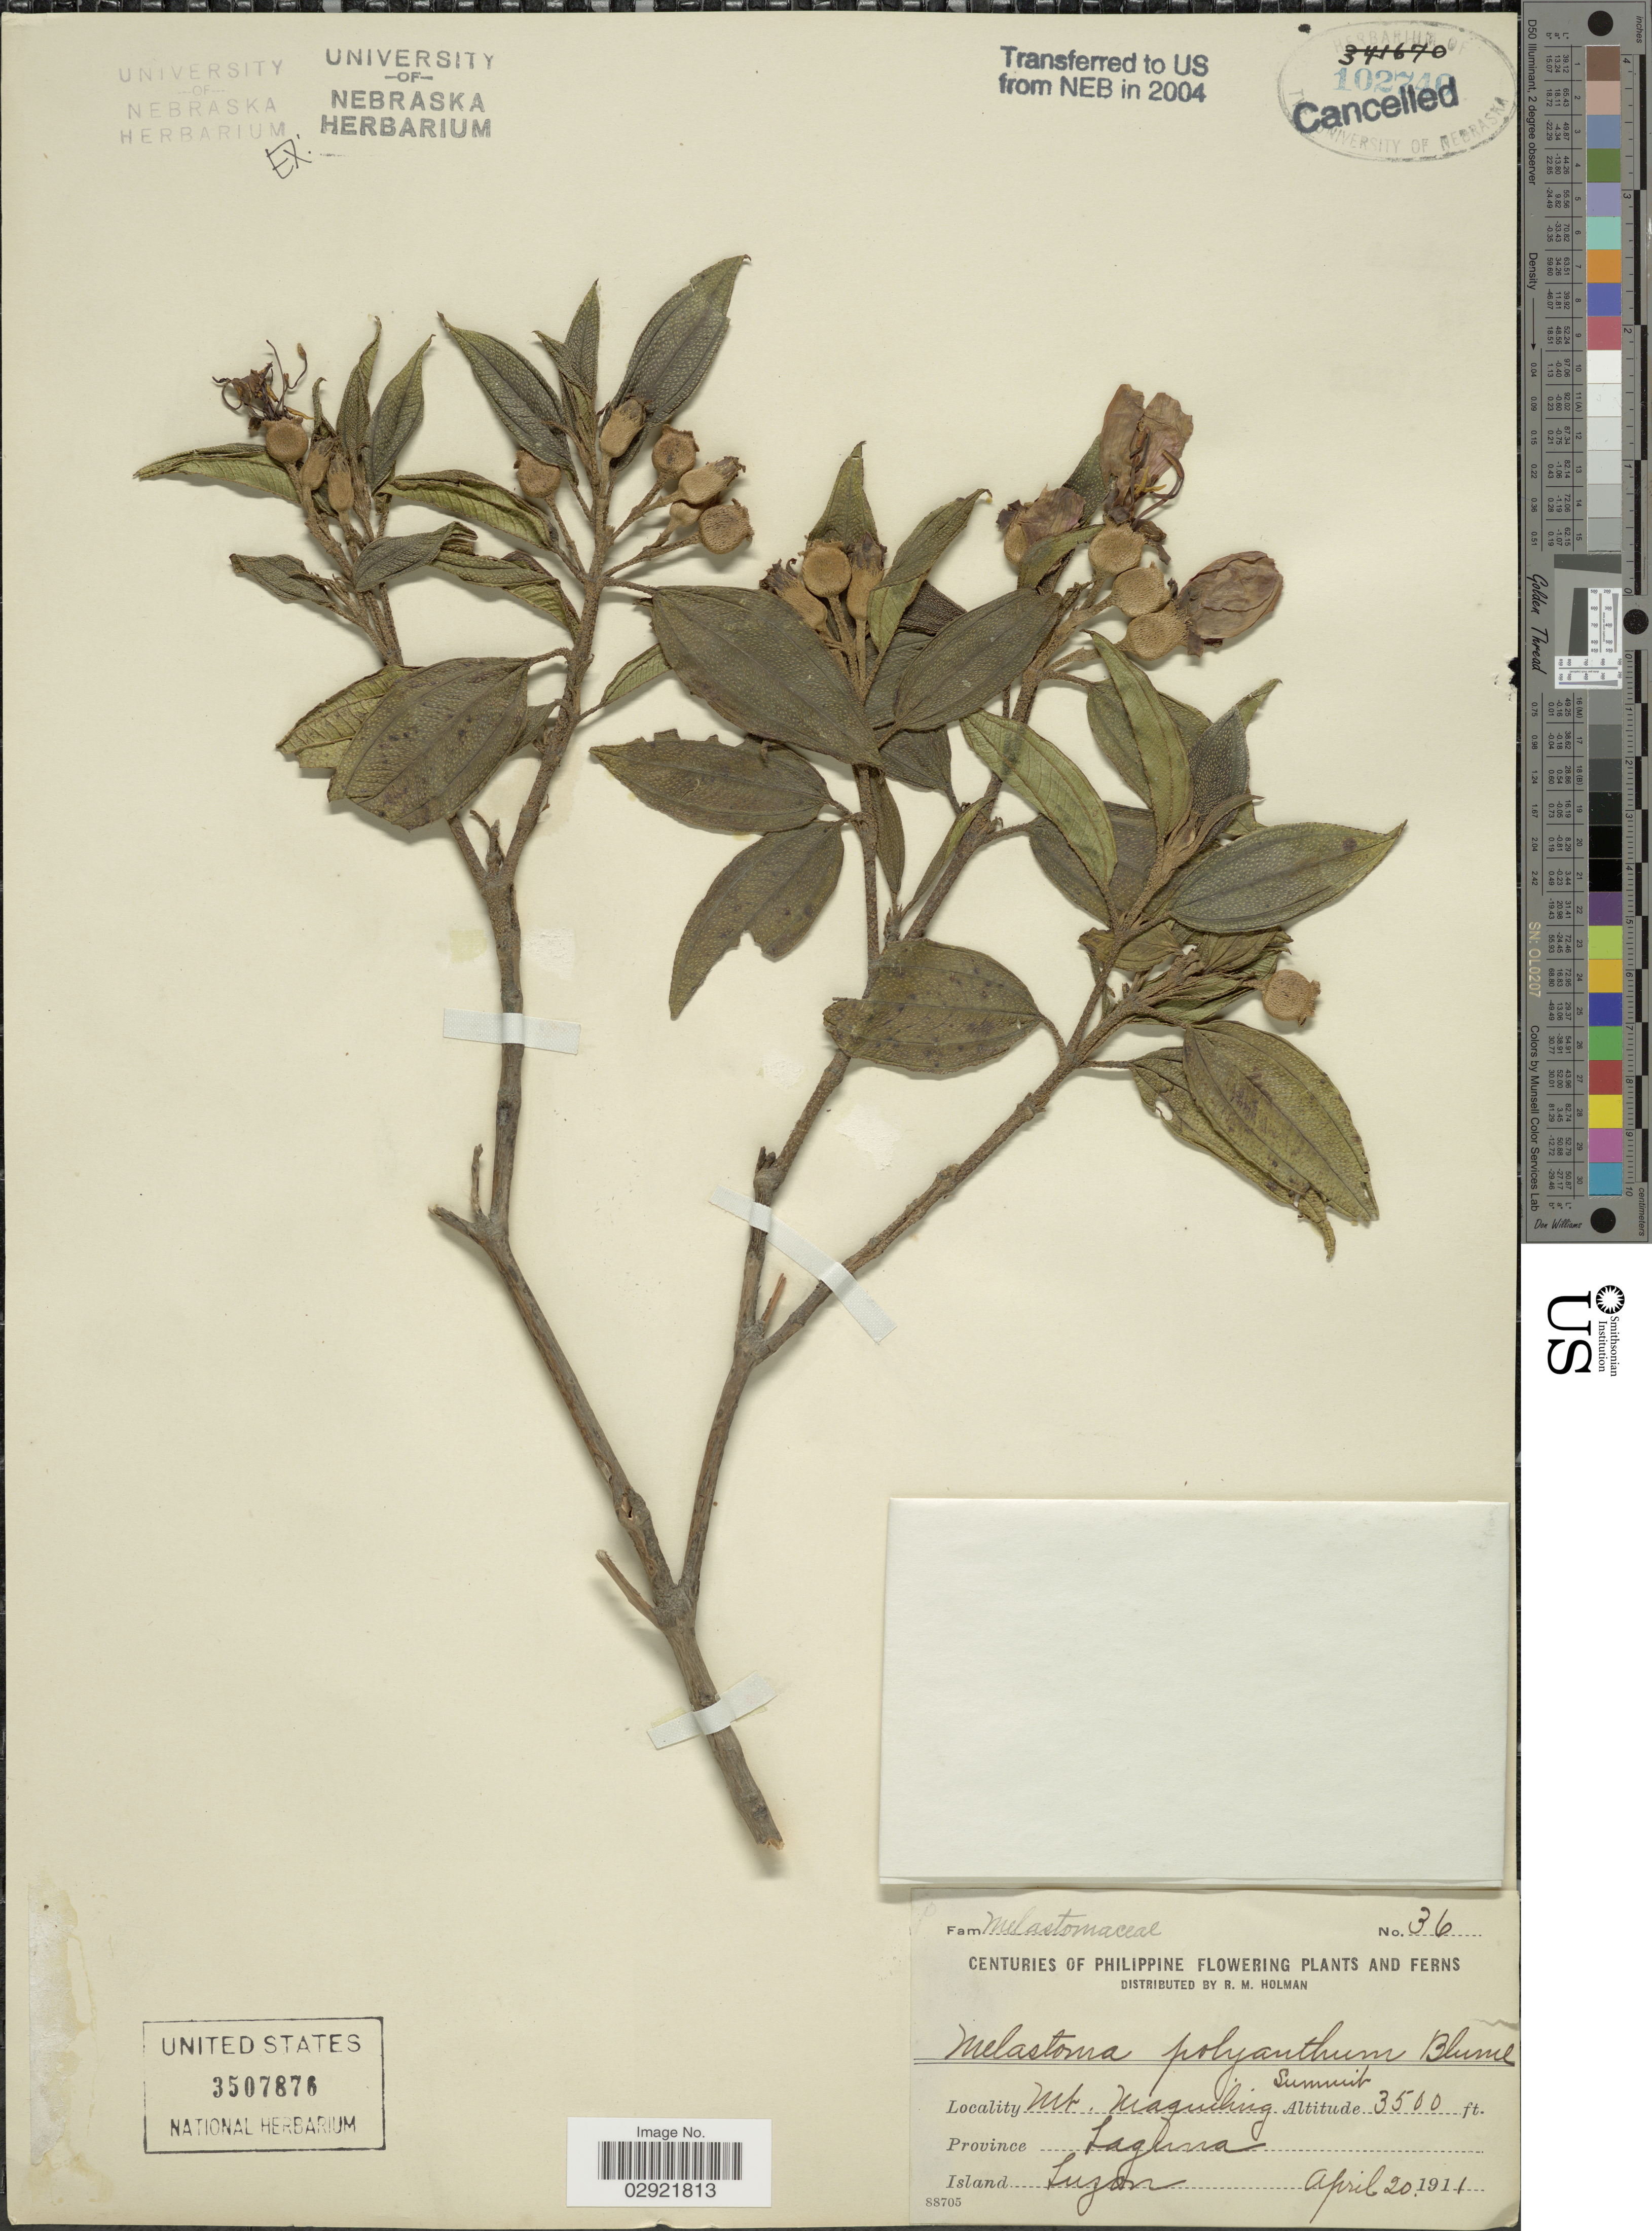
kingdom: Plantae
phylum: Tracheophyta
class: Magnoliopsida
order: Myrtales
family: Melastomataceae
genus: Melastoma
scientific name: Melastoma malabathricum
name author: L.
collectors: R. Holman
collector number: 36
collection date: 1911-04-20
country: Philippines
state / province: Calabarzon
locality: Mt. Maquiling Summit. Province Laguna. Island Luzon.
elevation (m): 1067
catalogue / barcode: US 3507876